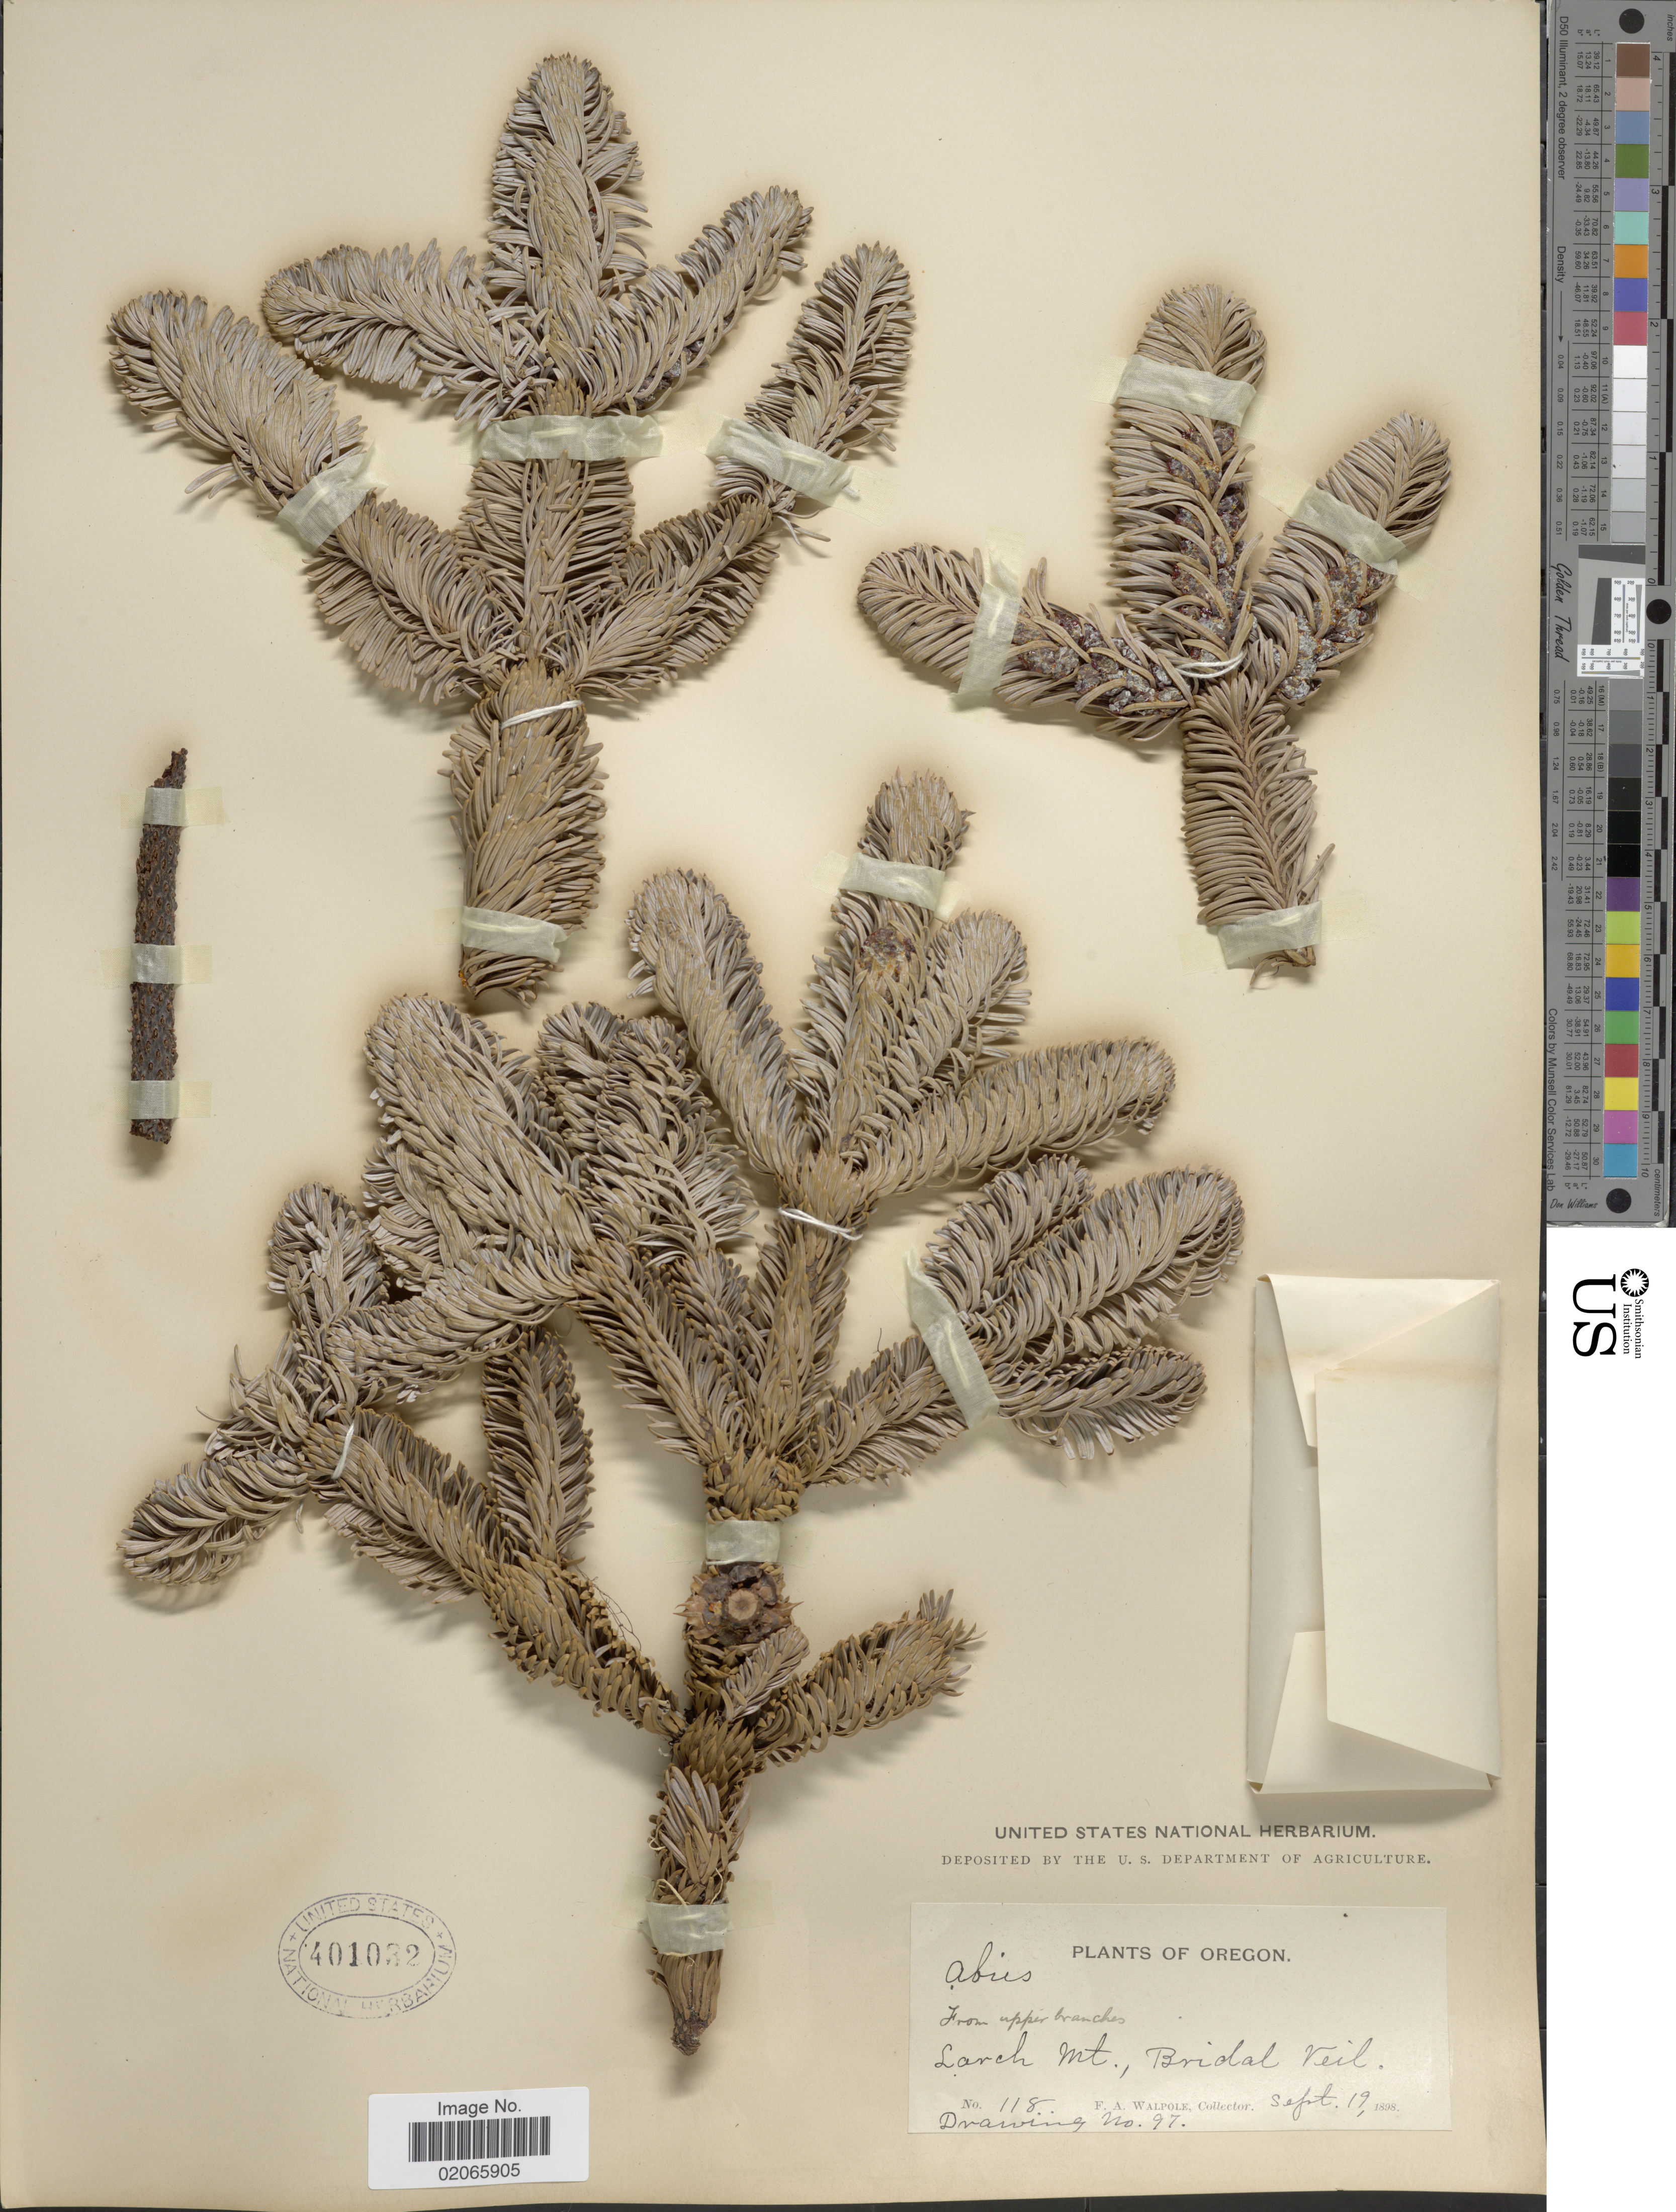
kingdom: Plantae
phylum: Tracheophyta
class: Pinopsida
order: Pinales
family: Pinaceae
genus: Abies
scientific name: Abies sp.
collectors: F. Walpole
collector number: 118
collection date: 1898-09-19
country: United States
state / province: Oregon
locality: Larch Mt., Bridal Veil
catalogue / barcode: US 401032